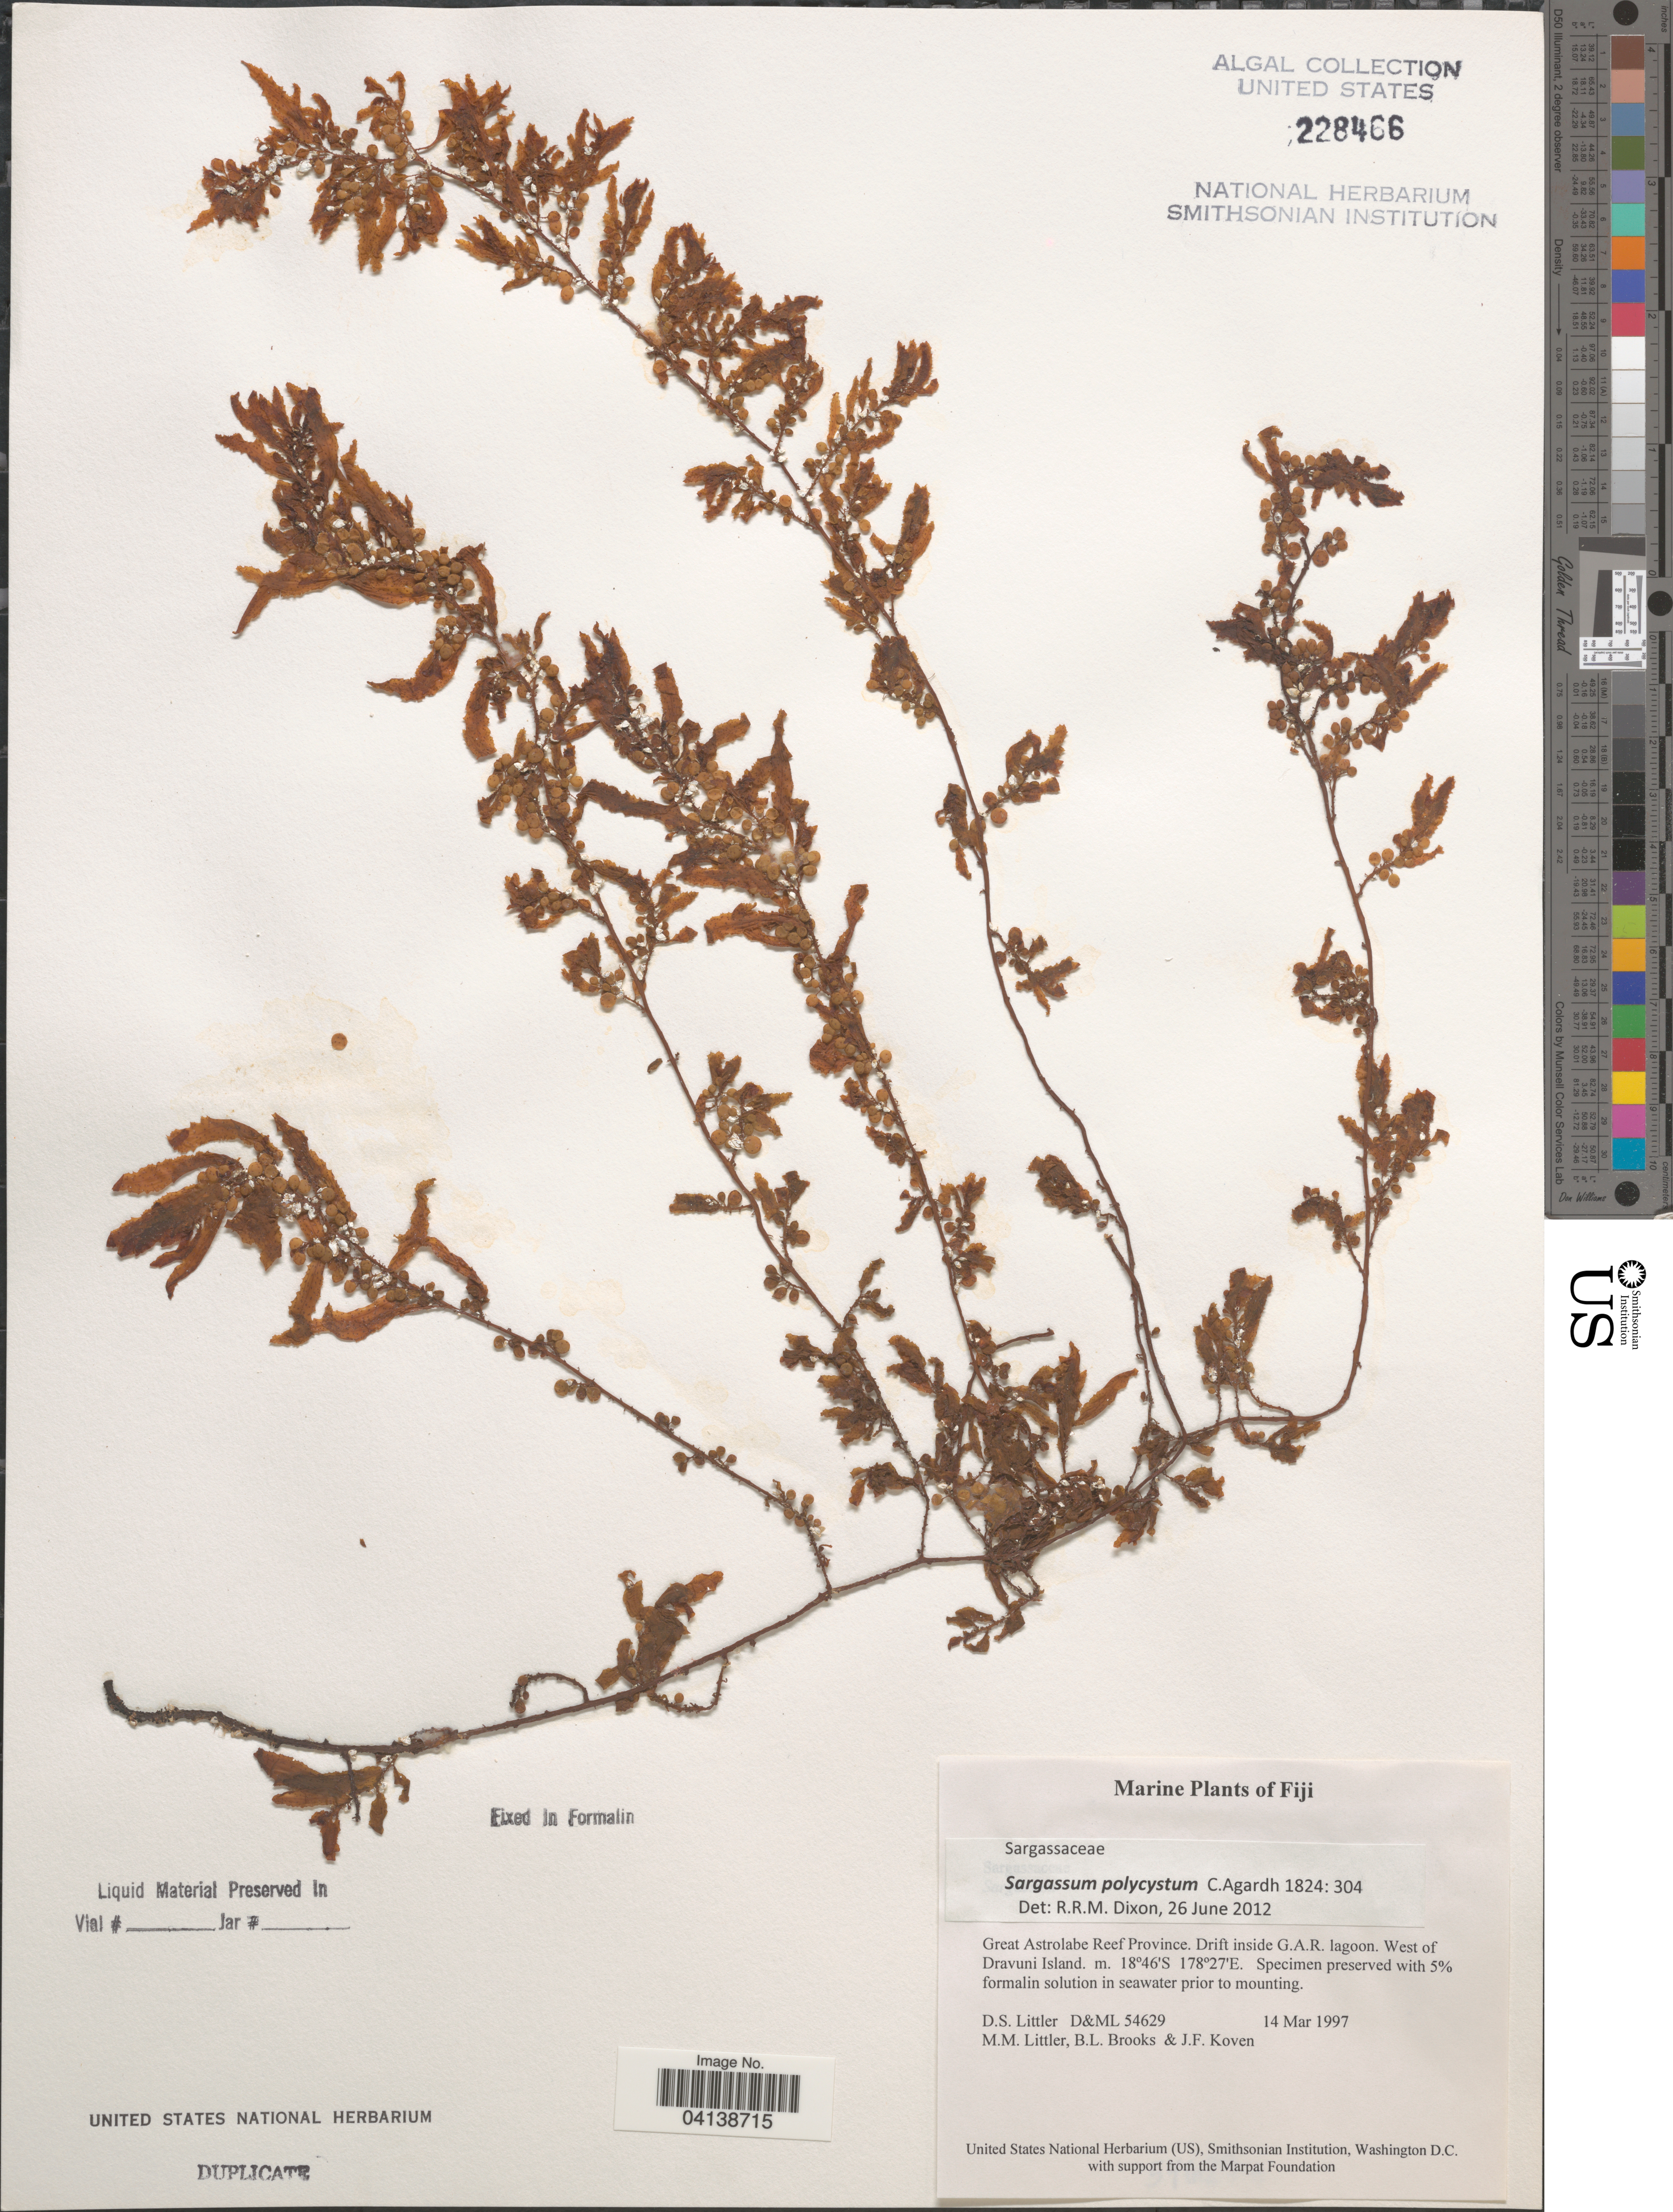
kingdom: Chromista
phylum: Ochrophyta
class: Phaeophyceae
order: Fucales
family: Sargassaceae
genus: Sargassum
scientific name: Sargassum polycystum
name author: C. Agardh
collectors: D. S. Littler, B. Brooks & J. Koven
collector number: D&ML54629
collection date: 1997-03-14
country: Fiji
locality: Great Astrolabe Reef Province. Drift inside G.A.R. lagoon. West of Dravuni Island.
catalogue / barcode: US 228466